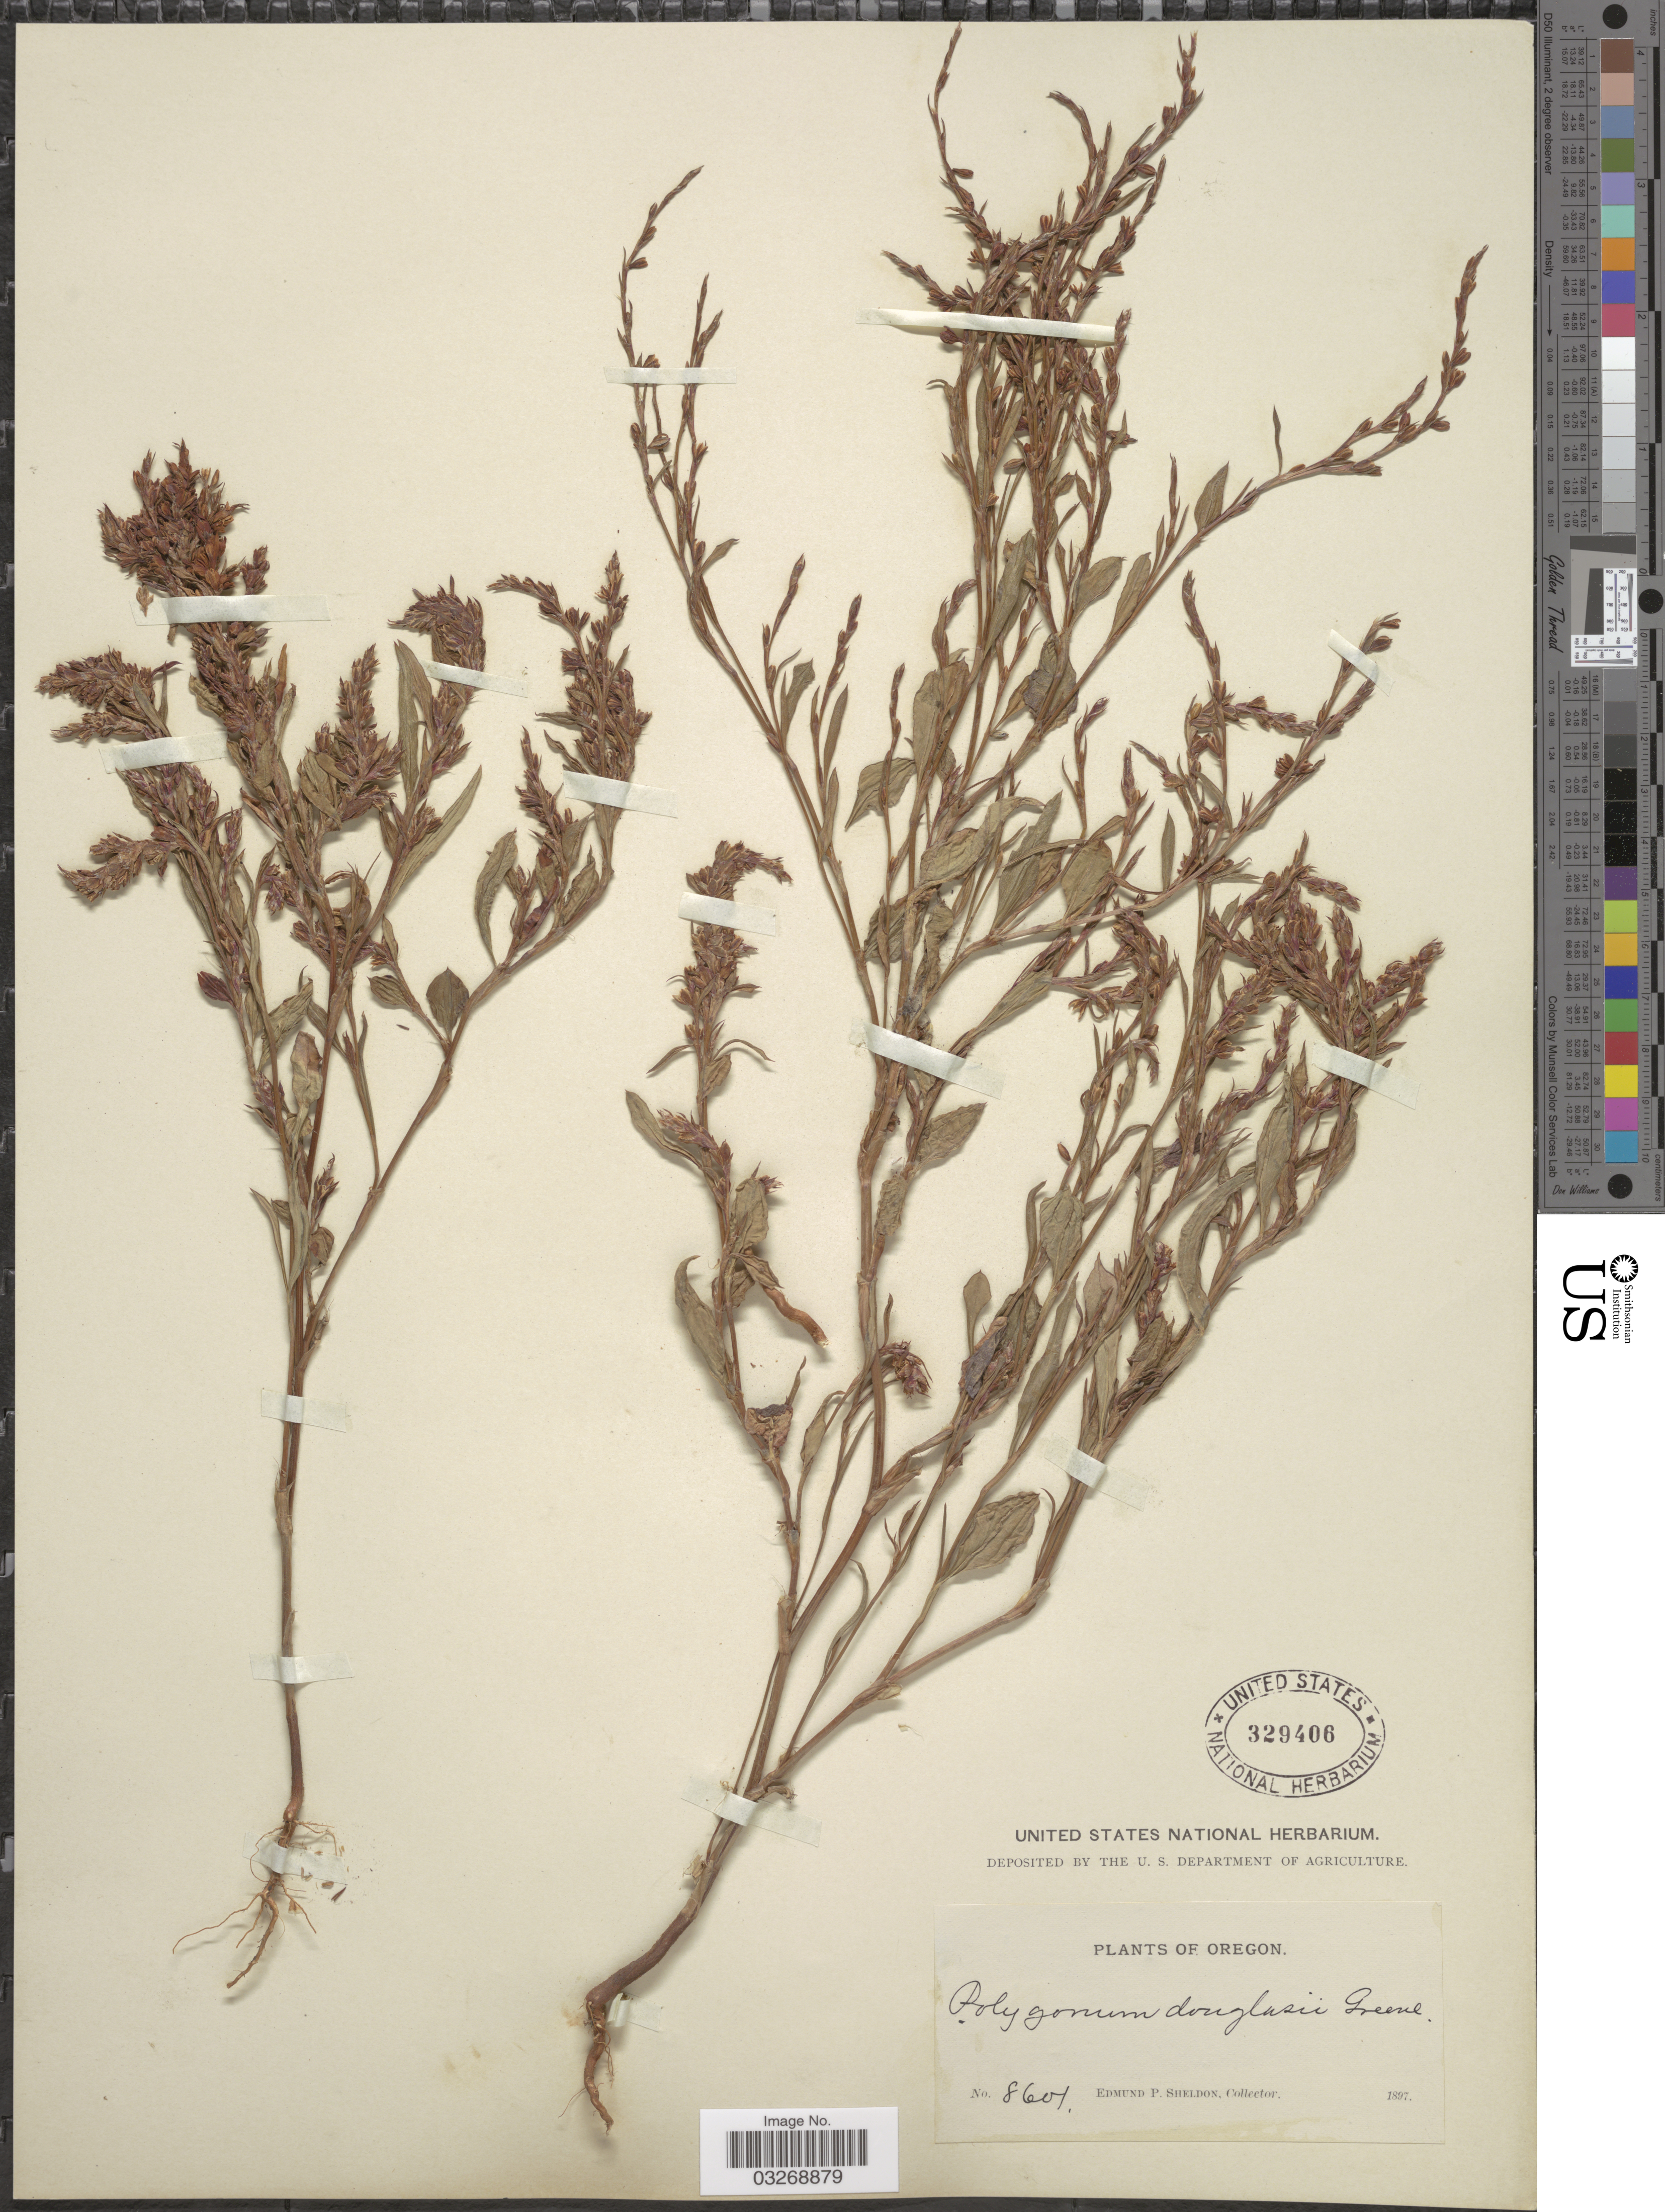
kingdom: Plantae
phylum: Tracheophyta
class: Magnoliopsida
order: Caryophyllales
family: Polygonaceae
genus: Polygonum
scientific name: Polygonum commixtum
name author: S.W. Greene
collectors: E. P. Sheldon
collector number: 8601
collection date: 1897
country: United States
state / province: Oregon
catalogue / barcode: US 329406